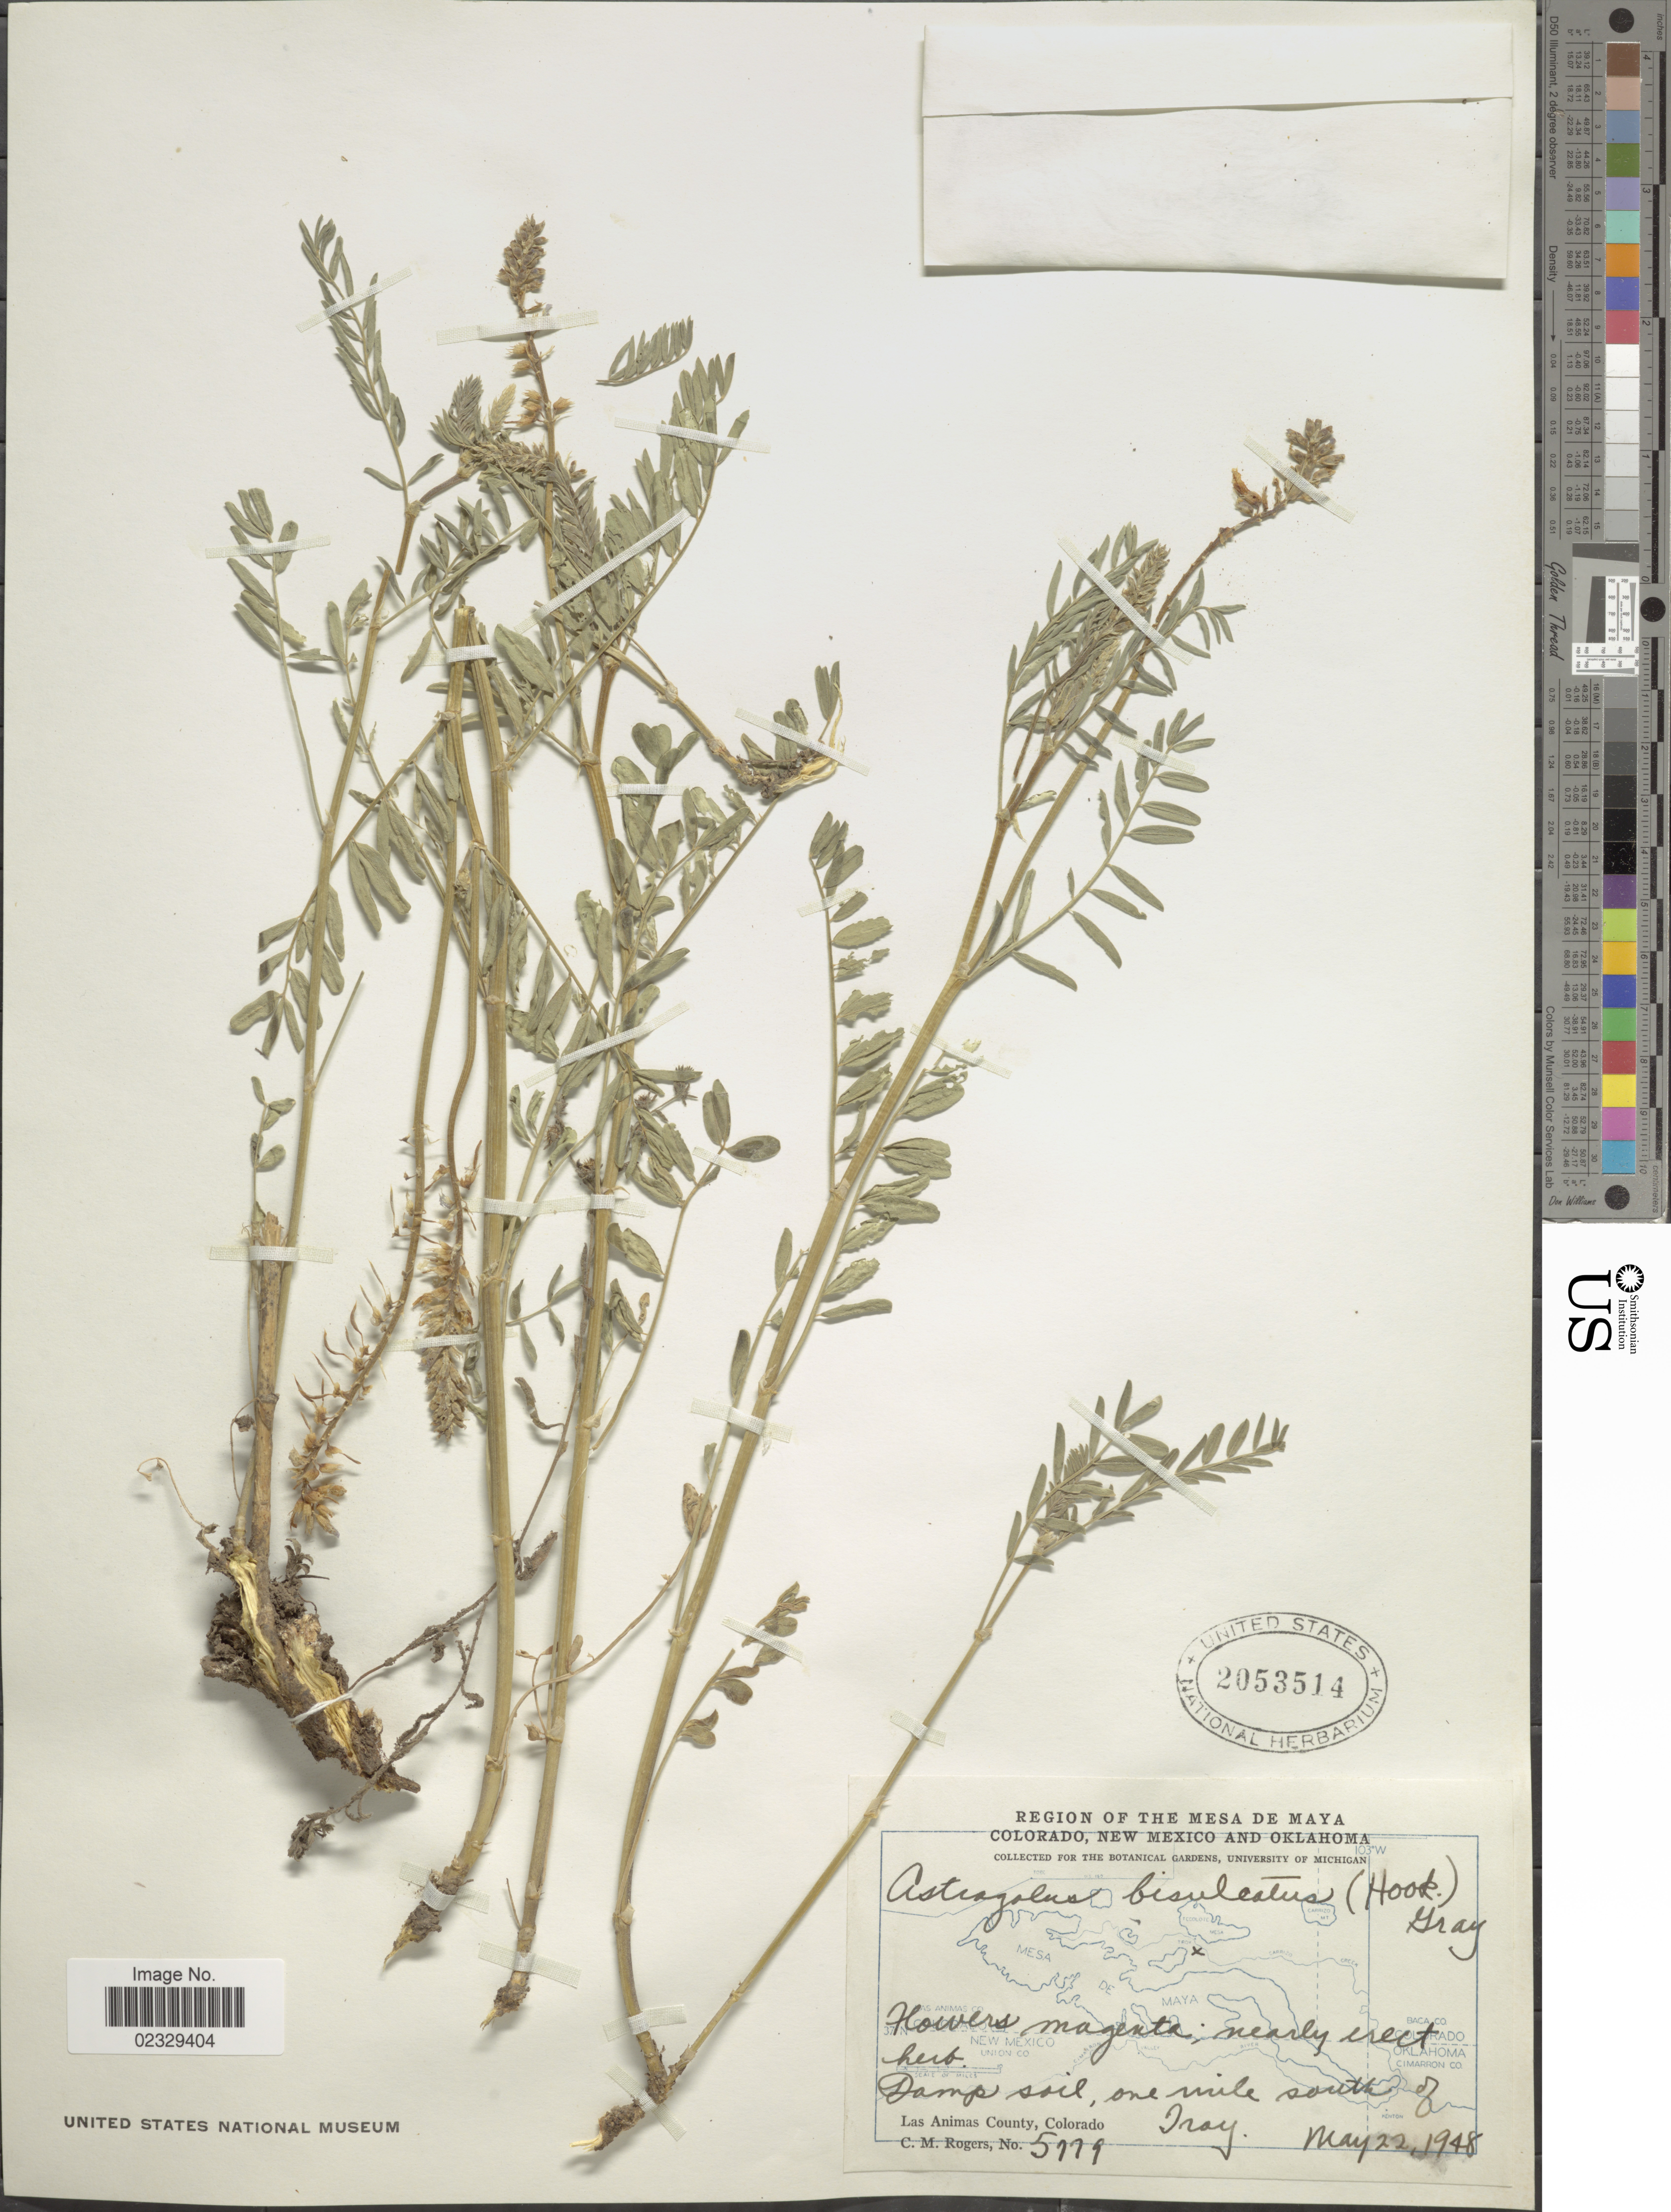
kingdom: Plantae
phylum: Tracheophyta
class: Magnoliopsida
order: Fabales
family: Fabaceae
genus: Astragalus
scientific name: Astragalus bisulcatus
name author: (Hook.) A. Gray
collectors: C. M. Rogers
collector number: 5779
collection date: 1948-05-22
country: United States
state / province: Colorado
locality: Region of The Mesa De Maya Colorado, New Mexico and Oklahoma, Damp soil, one mile south of Iray, Las Animas County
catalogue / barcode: US 2053514